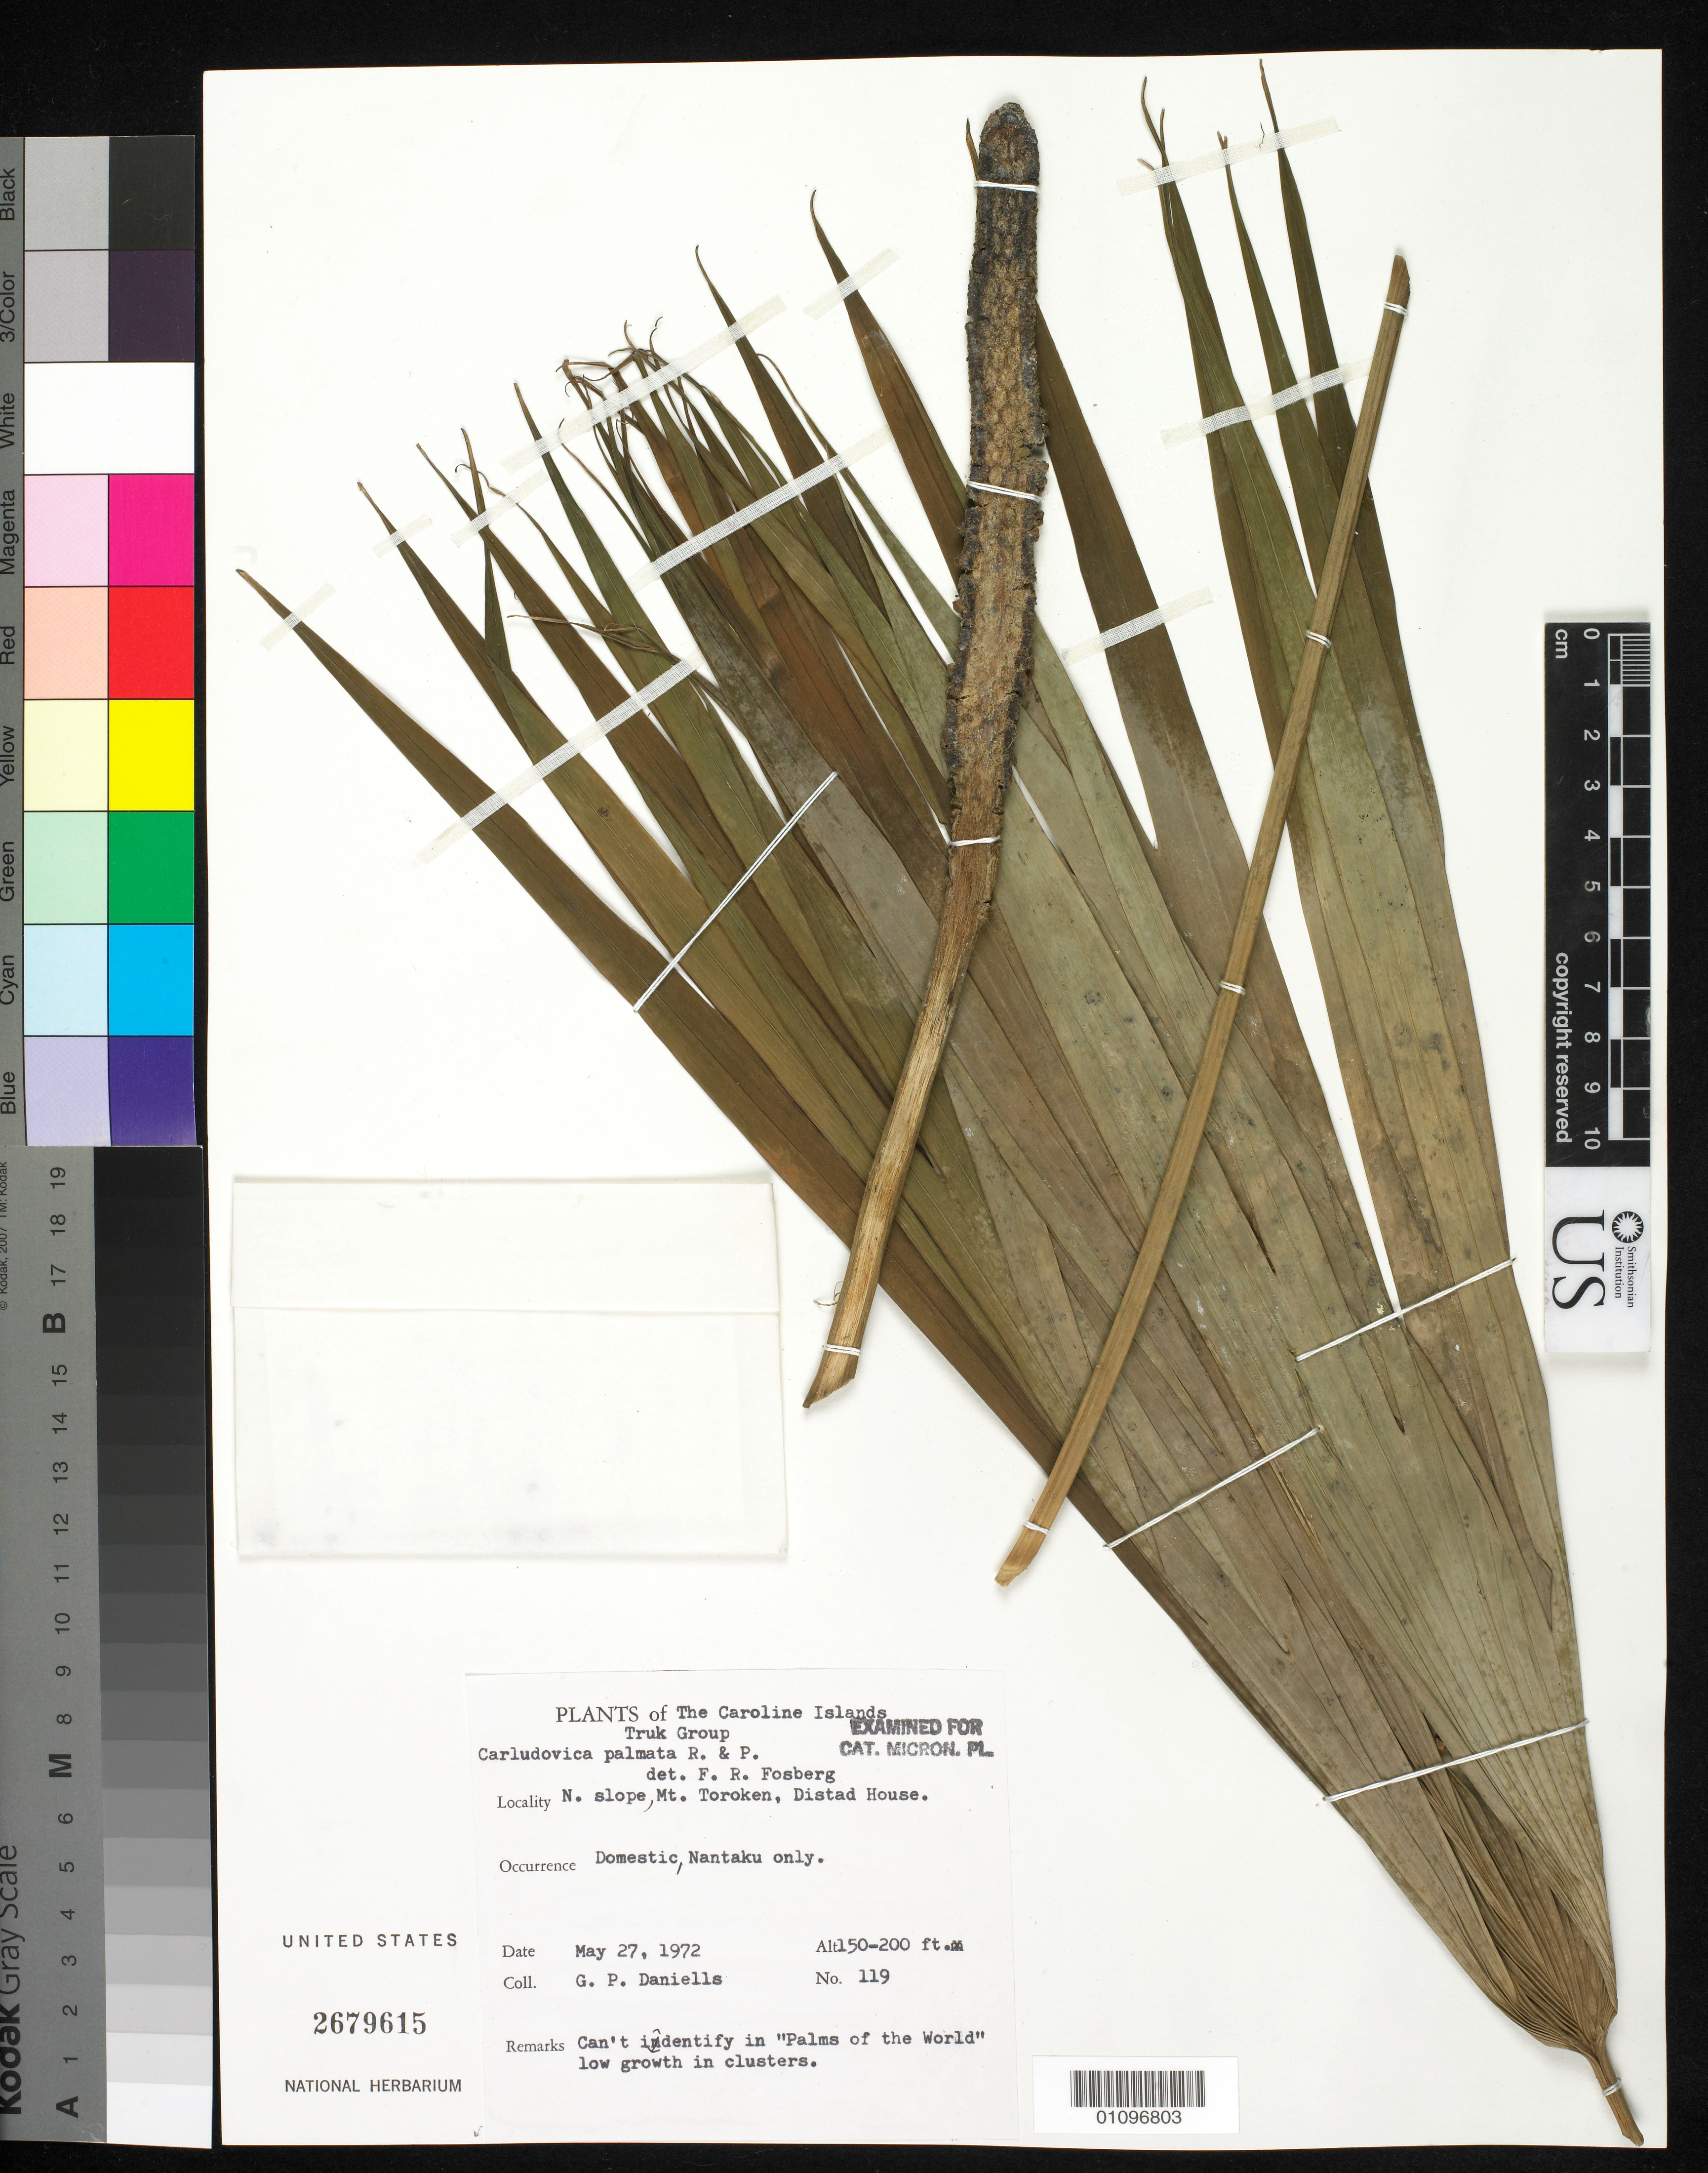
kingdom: Plantae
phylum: Tracheophyta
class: Liliopsida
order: Pandanales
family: Cyclanthaceae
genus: Carludovica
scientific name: Carludovica palmata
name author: Ruiz & Pav.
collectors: G. Daniells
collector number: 119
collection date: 1972-05-27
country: Micronesia, Federated States of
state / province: Truk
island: Truk (Chuuk) Is.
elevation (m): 46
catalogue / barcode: US 2679615